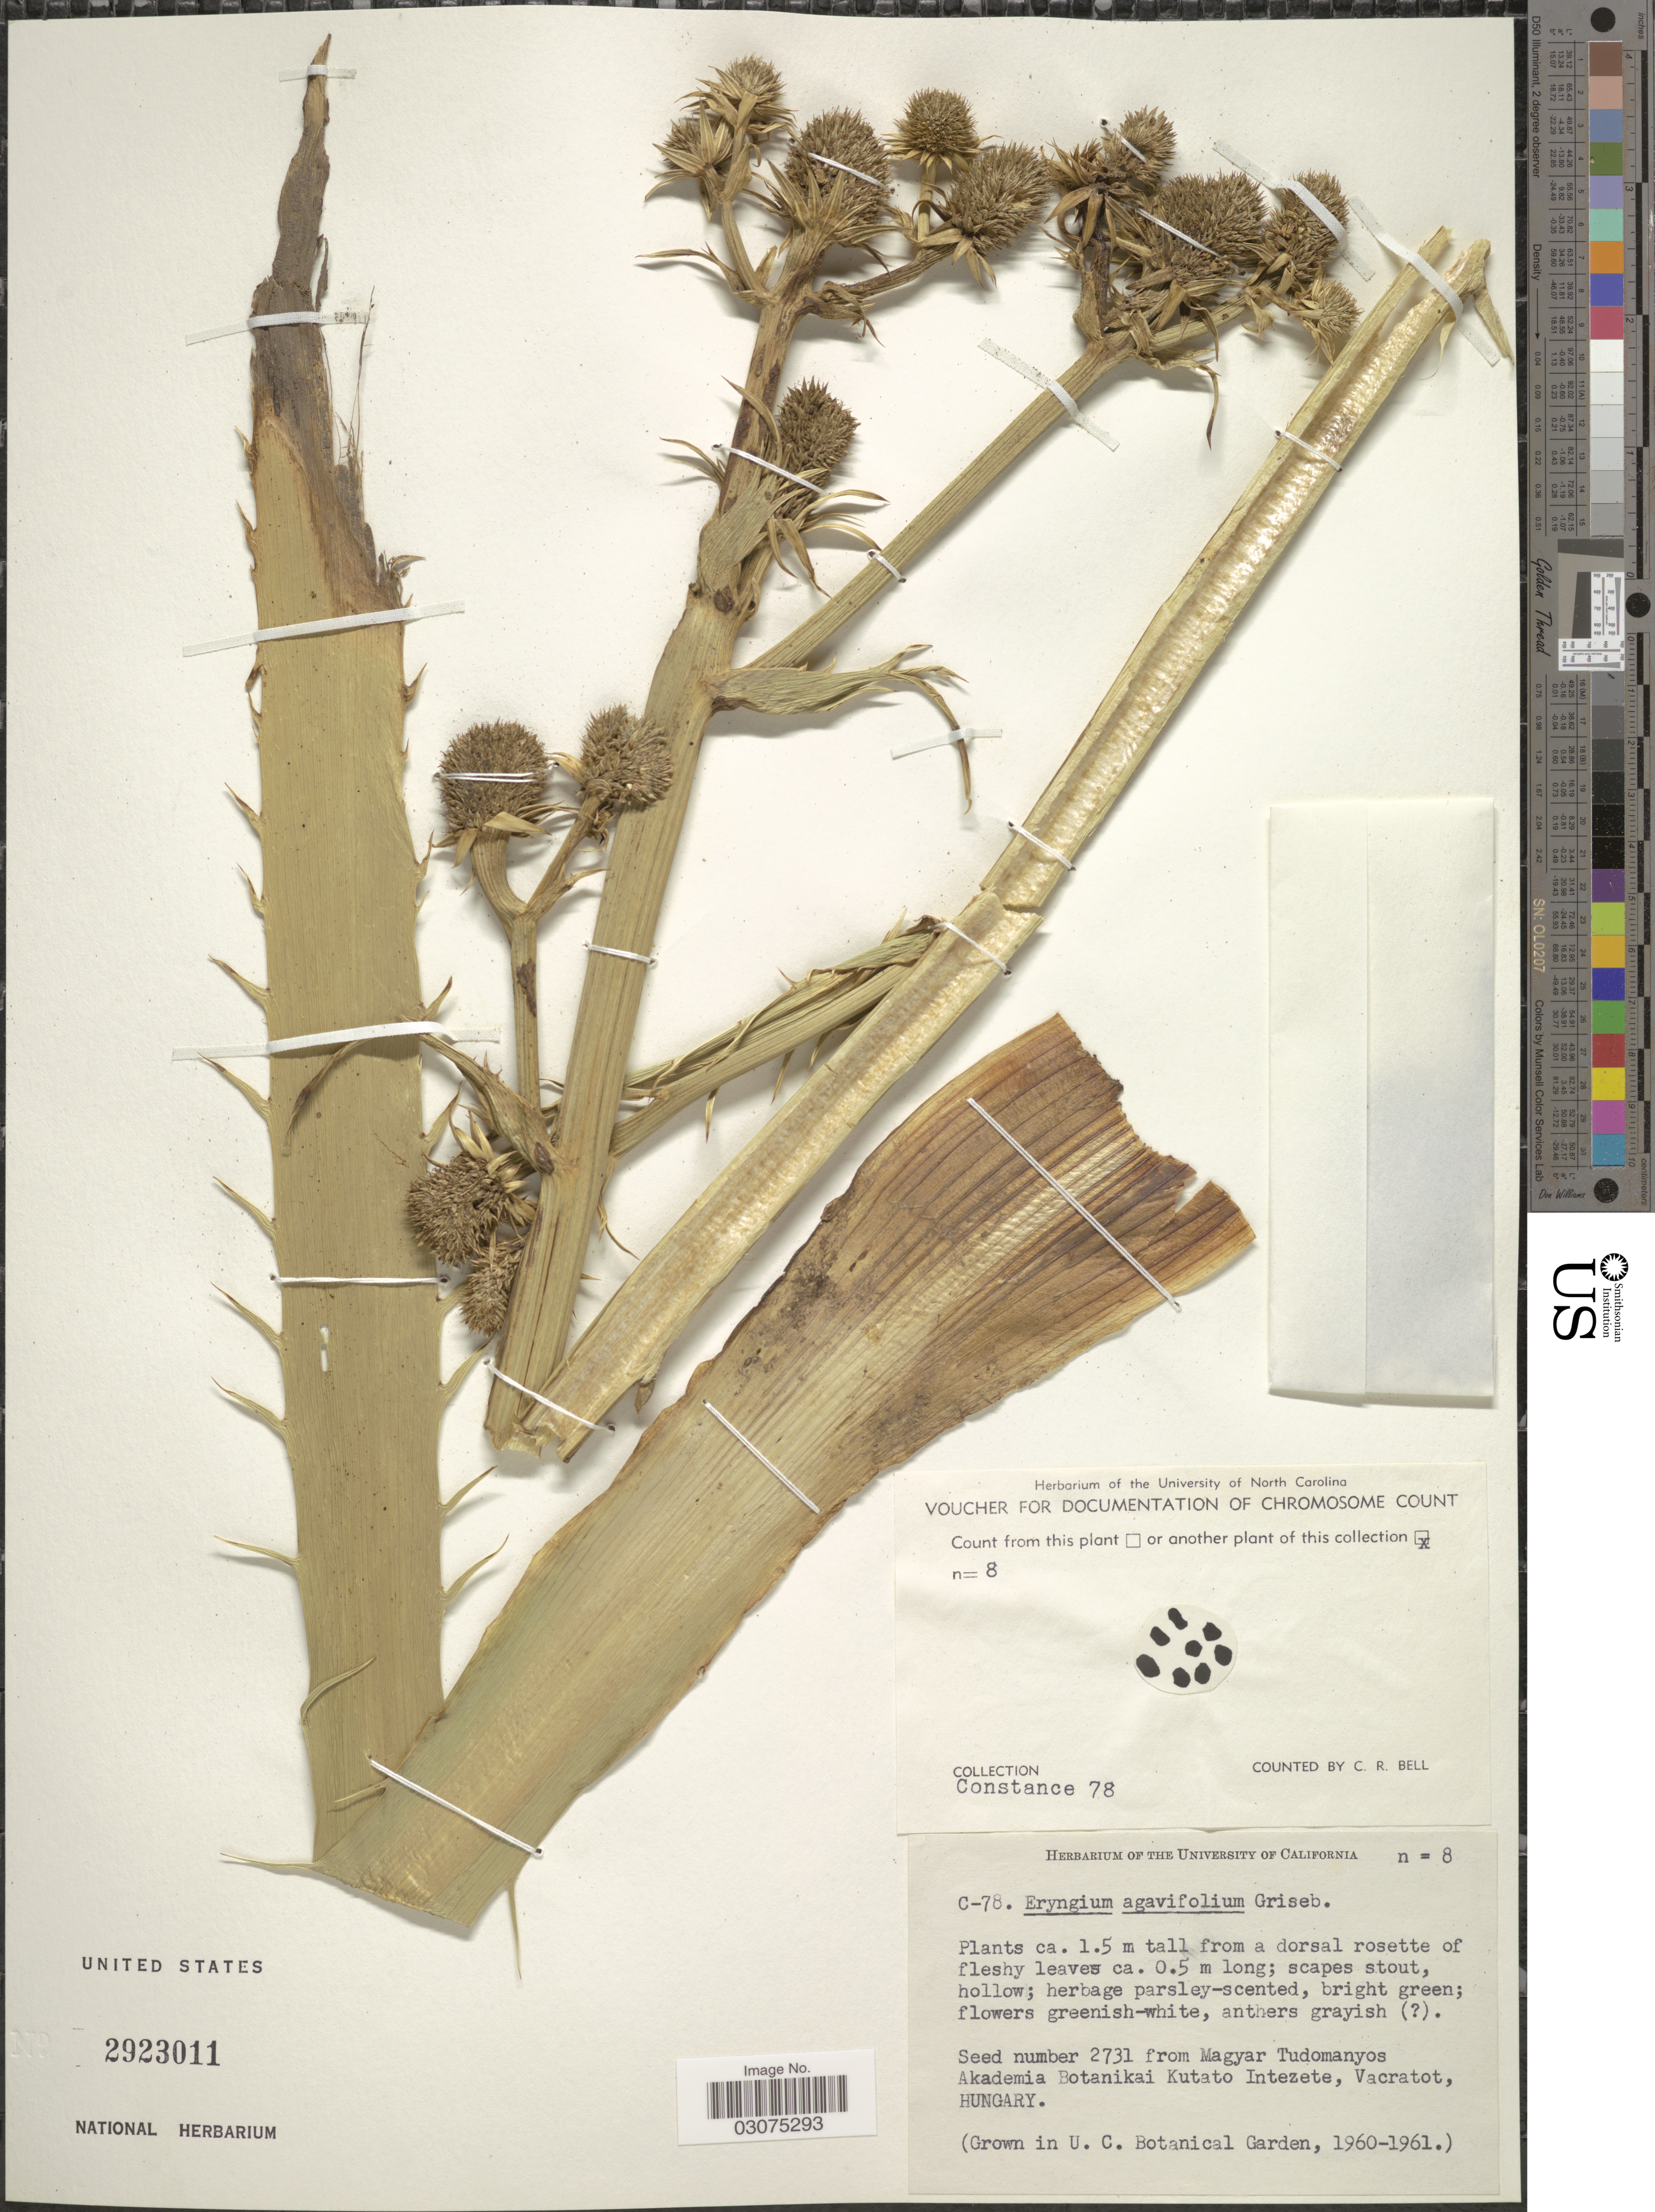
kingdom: Plantae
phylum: Tracheophyta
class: Magnoliopsida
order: Apiales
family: Apiaceae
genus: Eryngium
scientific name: Eryngium agavifolium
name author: Griseb.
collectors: Constance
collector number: C-78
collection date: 1960/1961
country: United States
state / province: California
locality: U.C. Botanical Garden.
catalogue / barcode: US 2923011